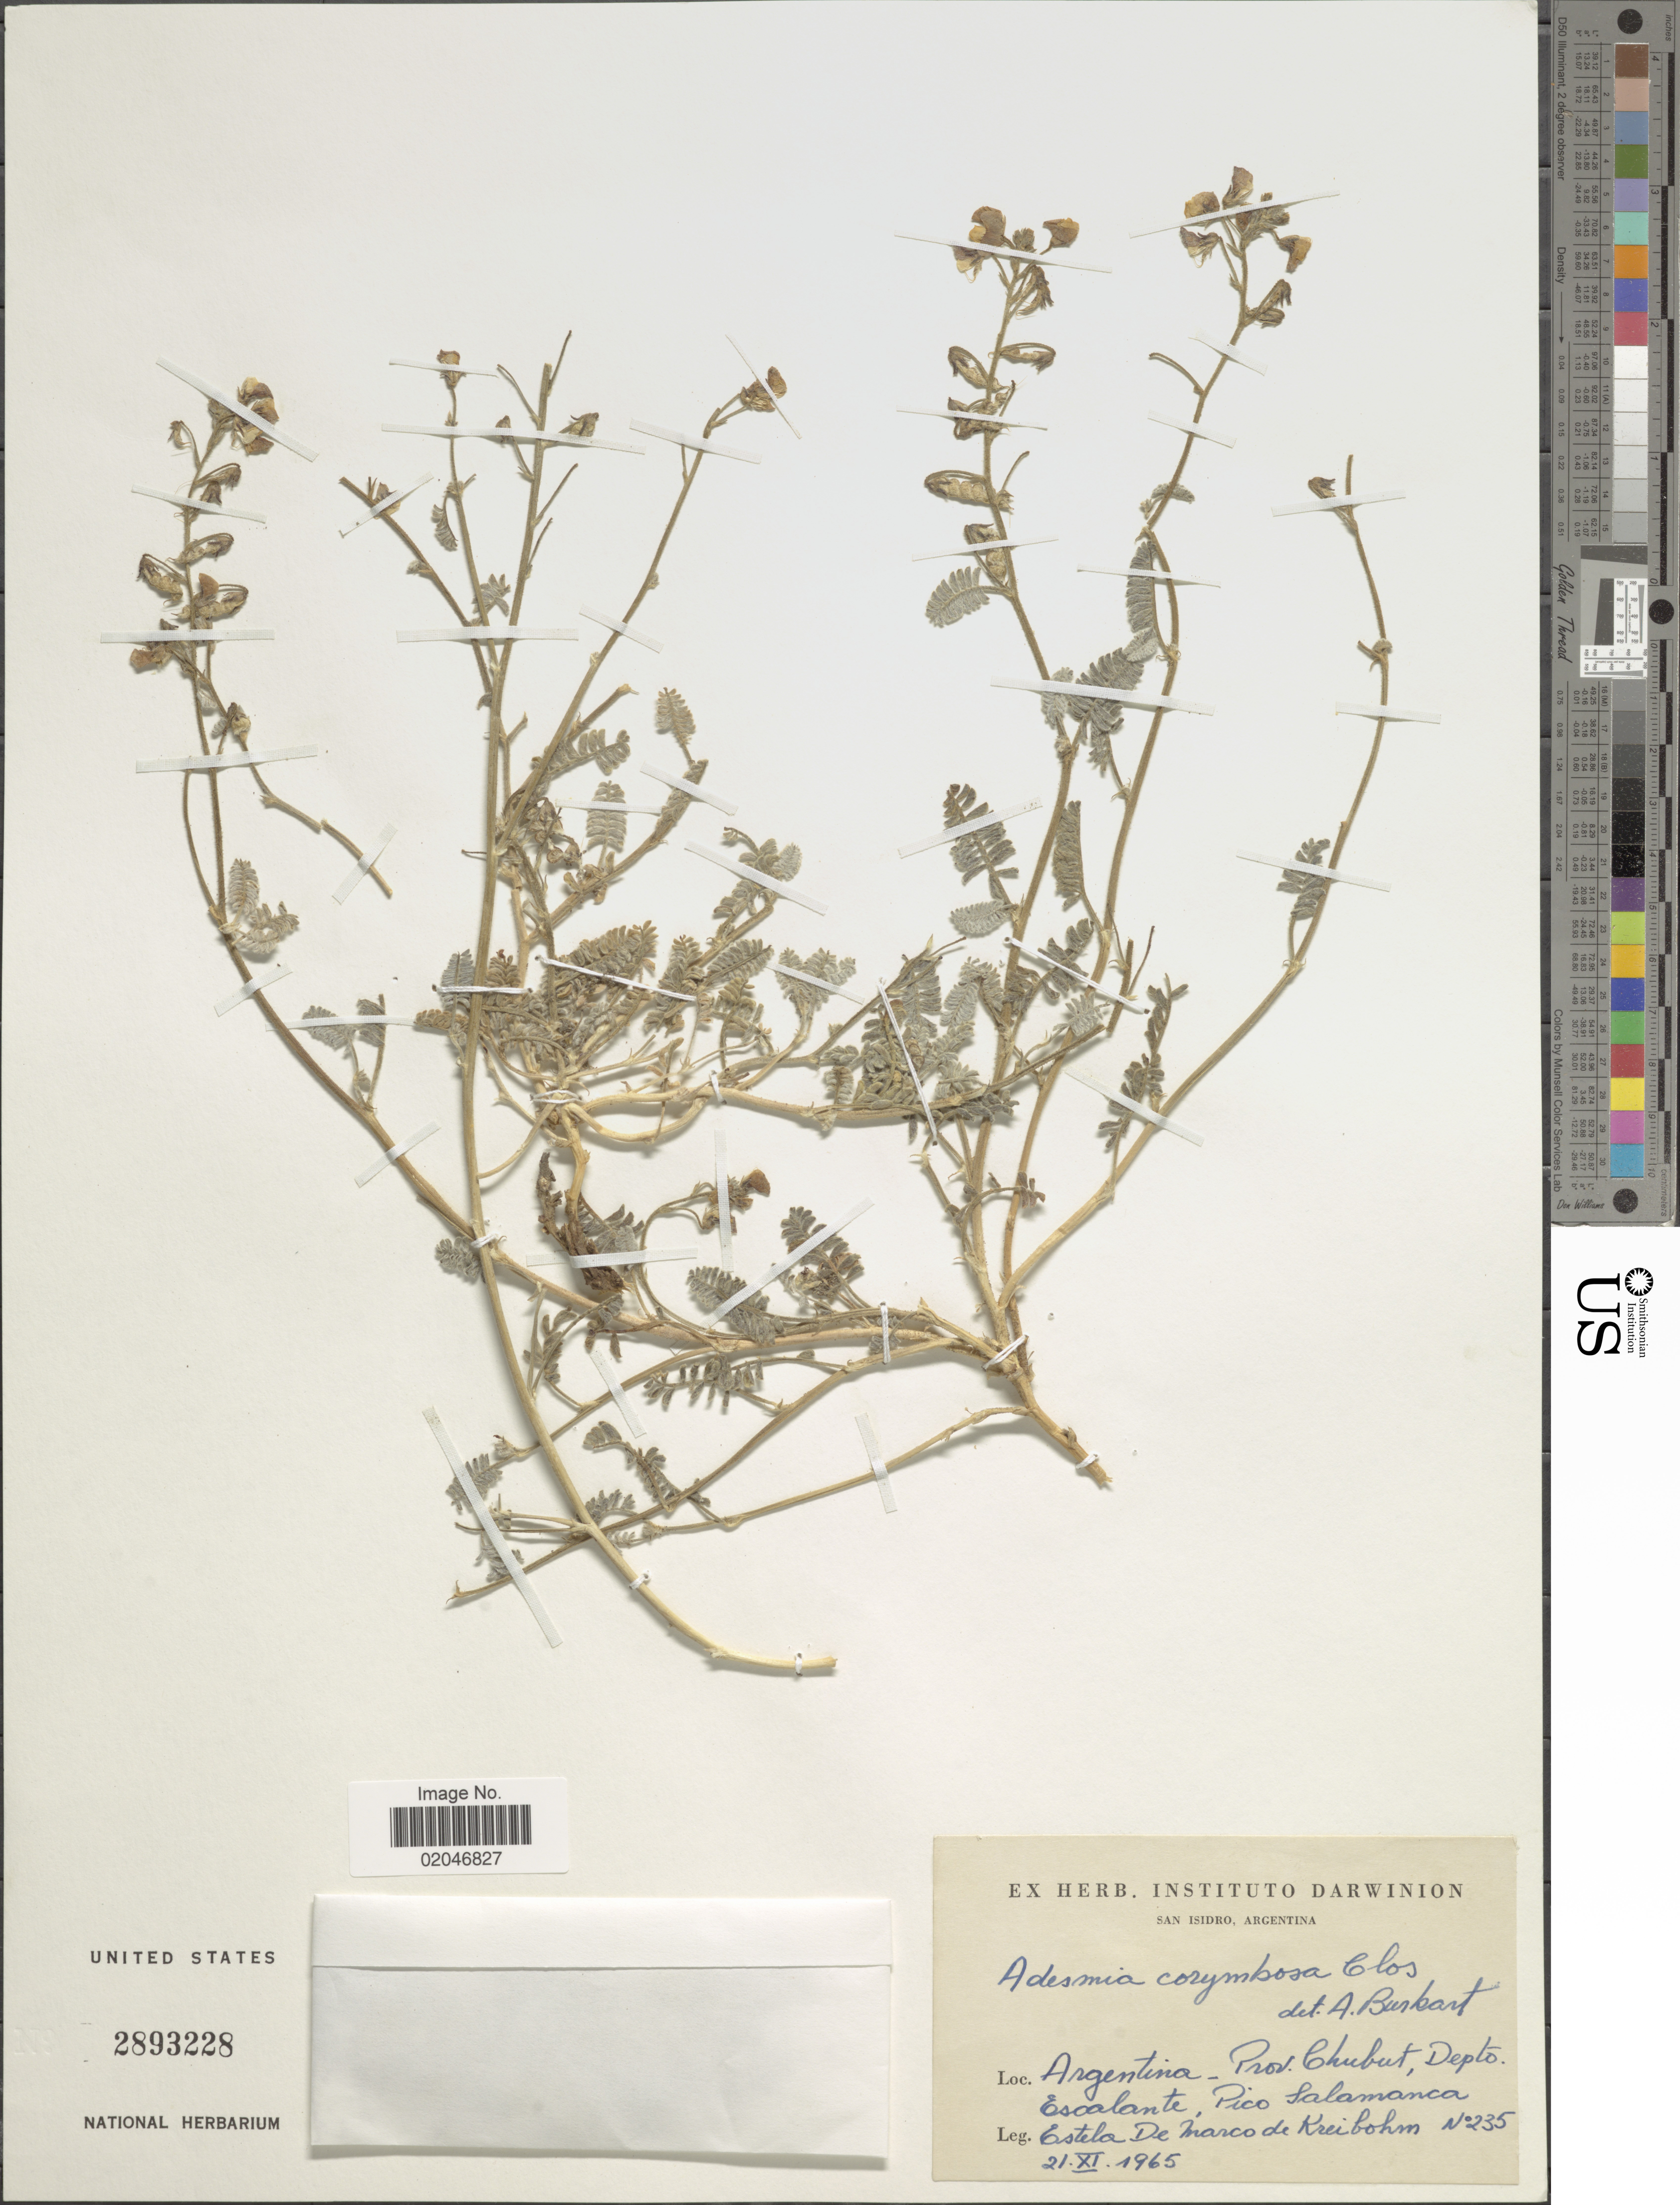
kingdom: Plantae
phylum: Tracheophyta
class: Magnoliopsida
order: Fabales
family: Fabaceae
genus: Adesmia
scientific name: Adesmia corymbosa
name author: Clos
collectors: E. Kreibohm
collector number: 235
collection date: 1965-11-21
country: Argentina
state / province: Chubut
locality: Depto. Escalante, Pico Salamanca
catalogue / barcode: US 2893228